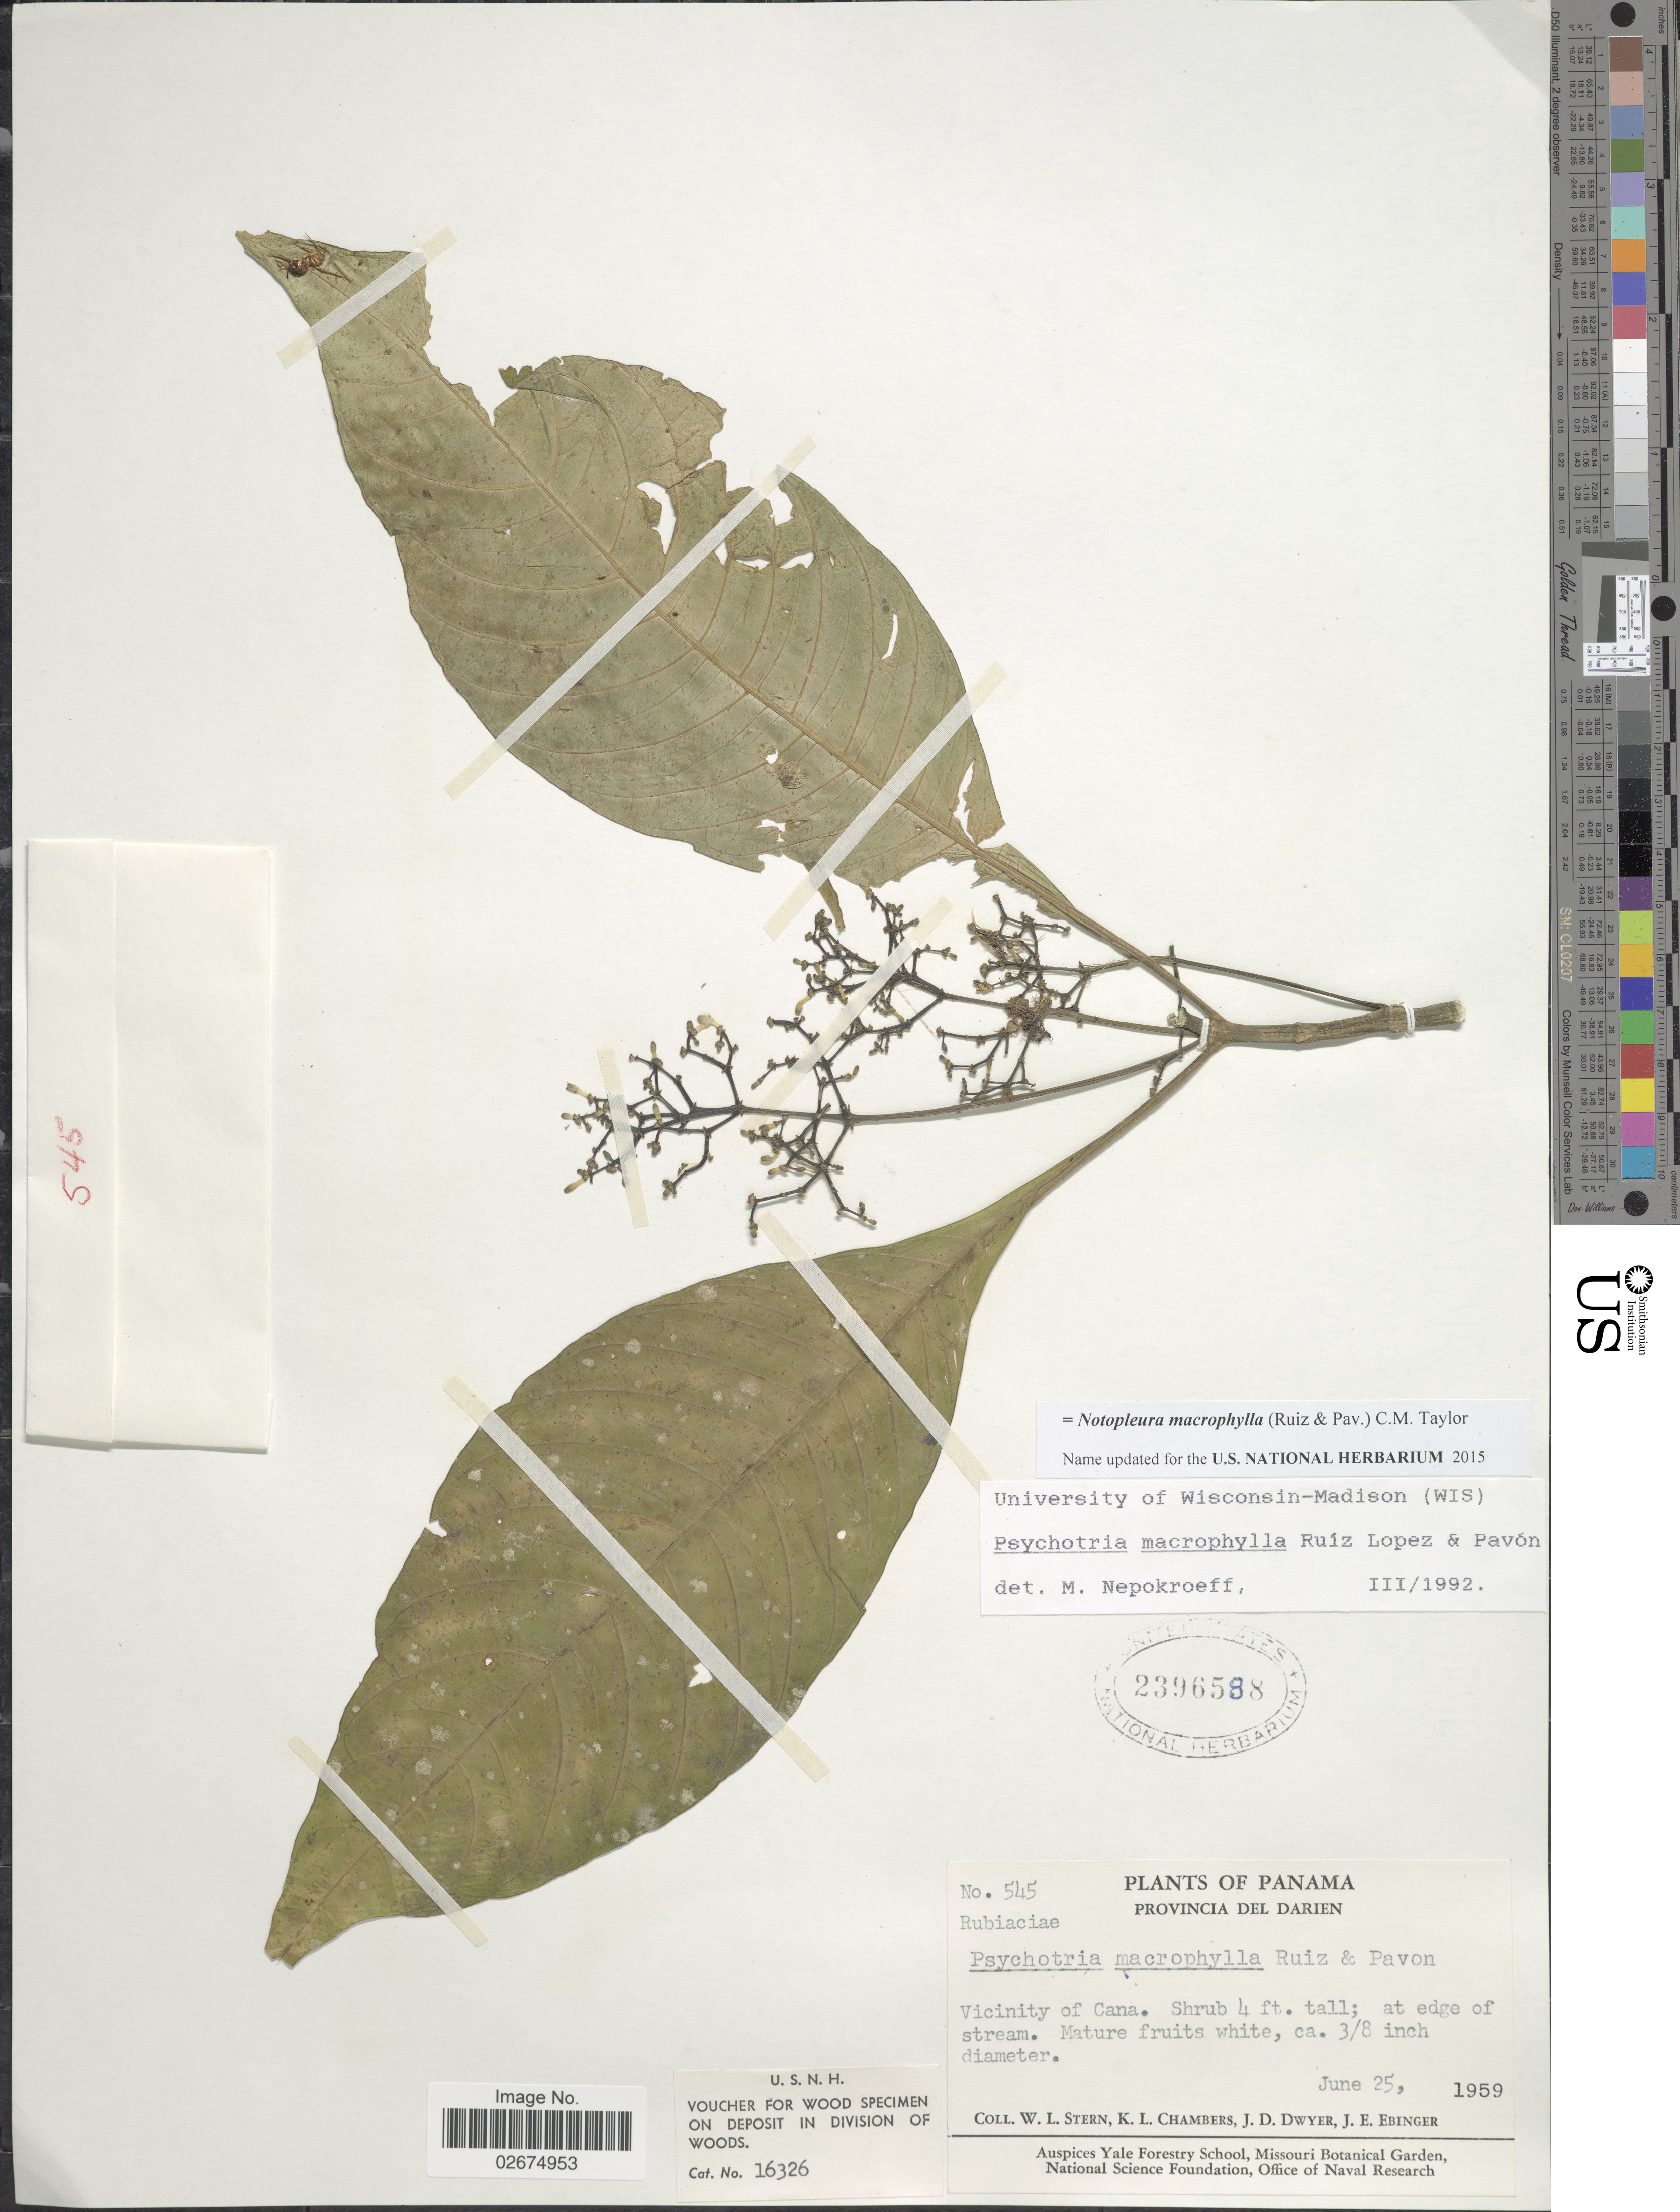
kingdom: Plantae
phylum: Tracheophyta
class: Magnoliopsida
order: Gentianales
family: Rubiaceae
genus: Notopleura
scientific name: Notopleura macrophylla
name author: (Ruiz & Pav.) C.M. Taylor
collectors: W. L. Stern, K. Chambers, J. D. Dwyer & J. Ebinger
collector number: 545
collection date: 1959-06-25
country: Panama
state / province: Darién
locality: Vicinity of Cana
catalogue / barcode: US 2396588